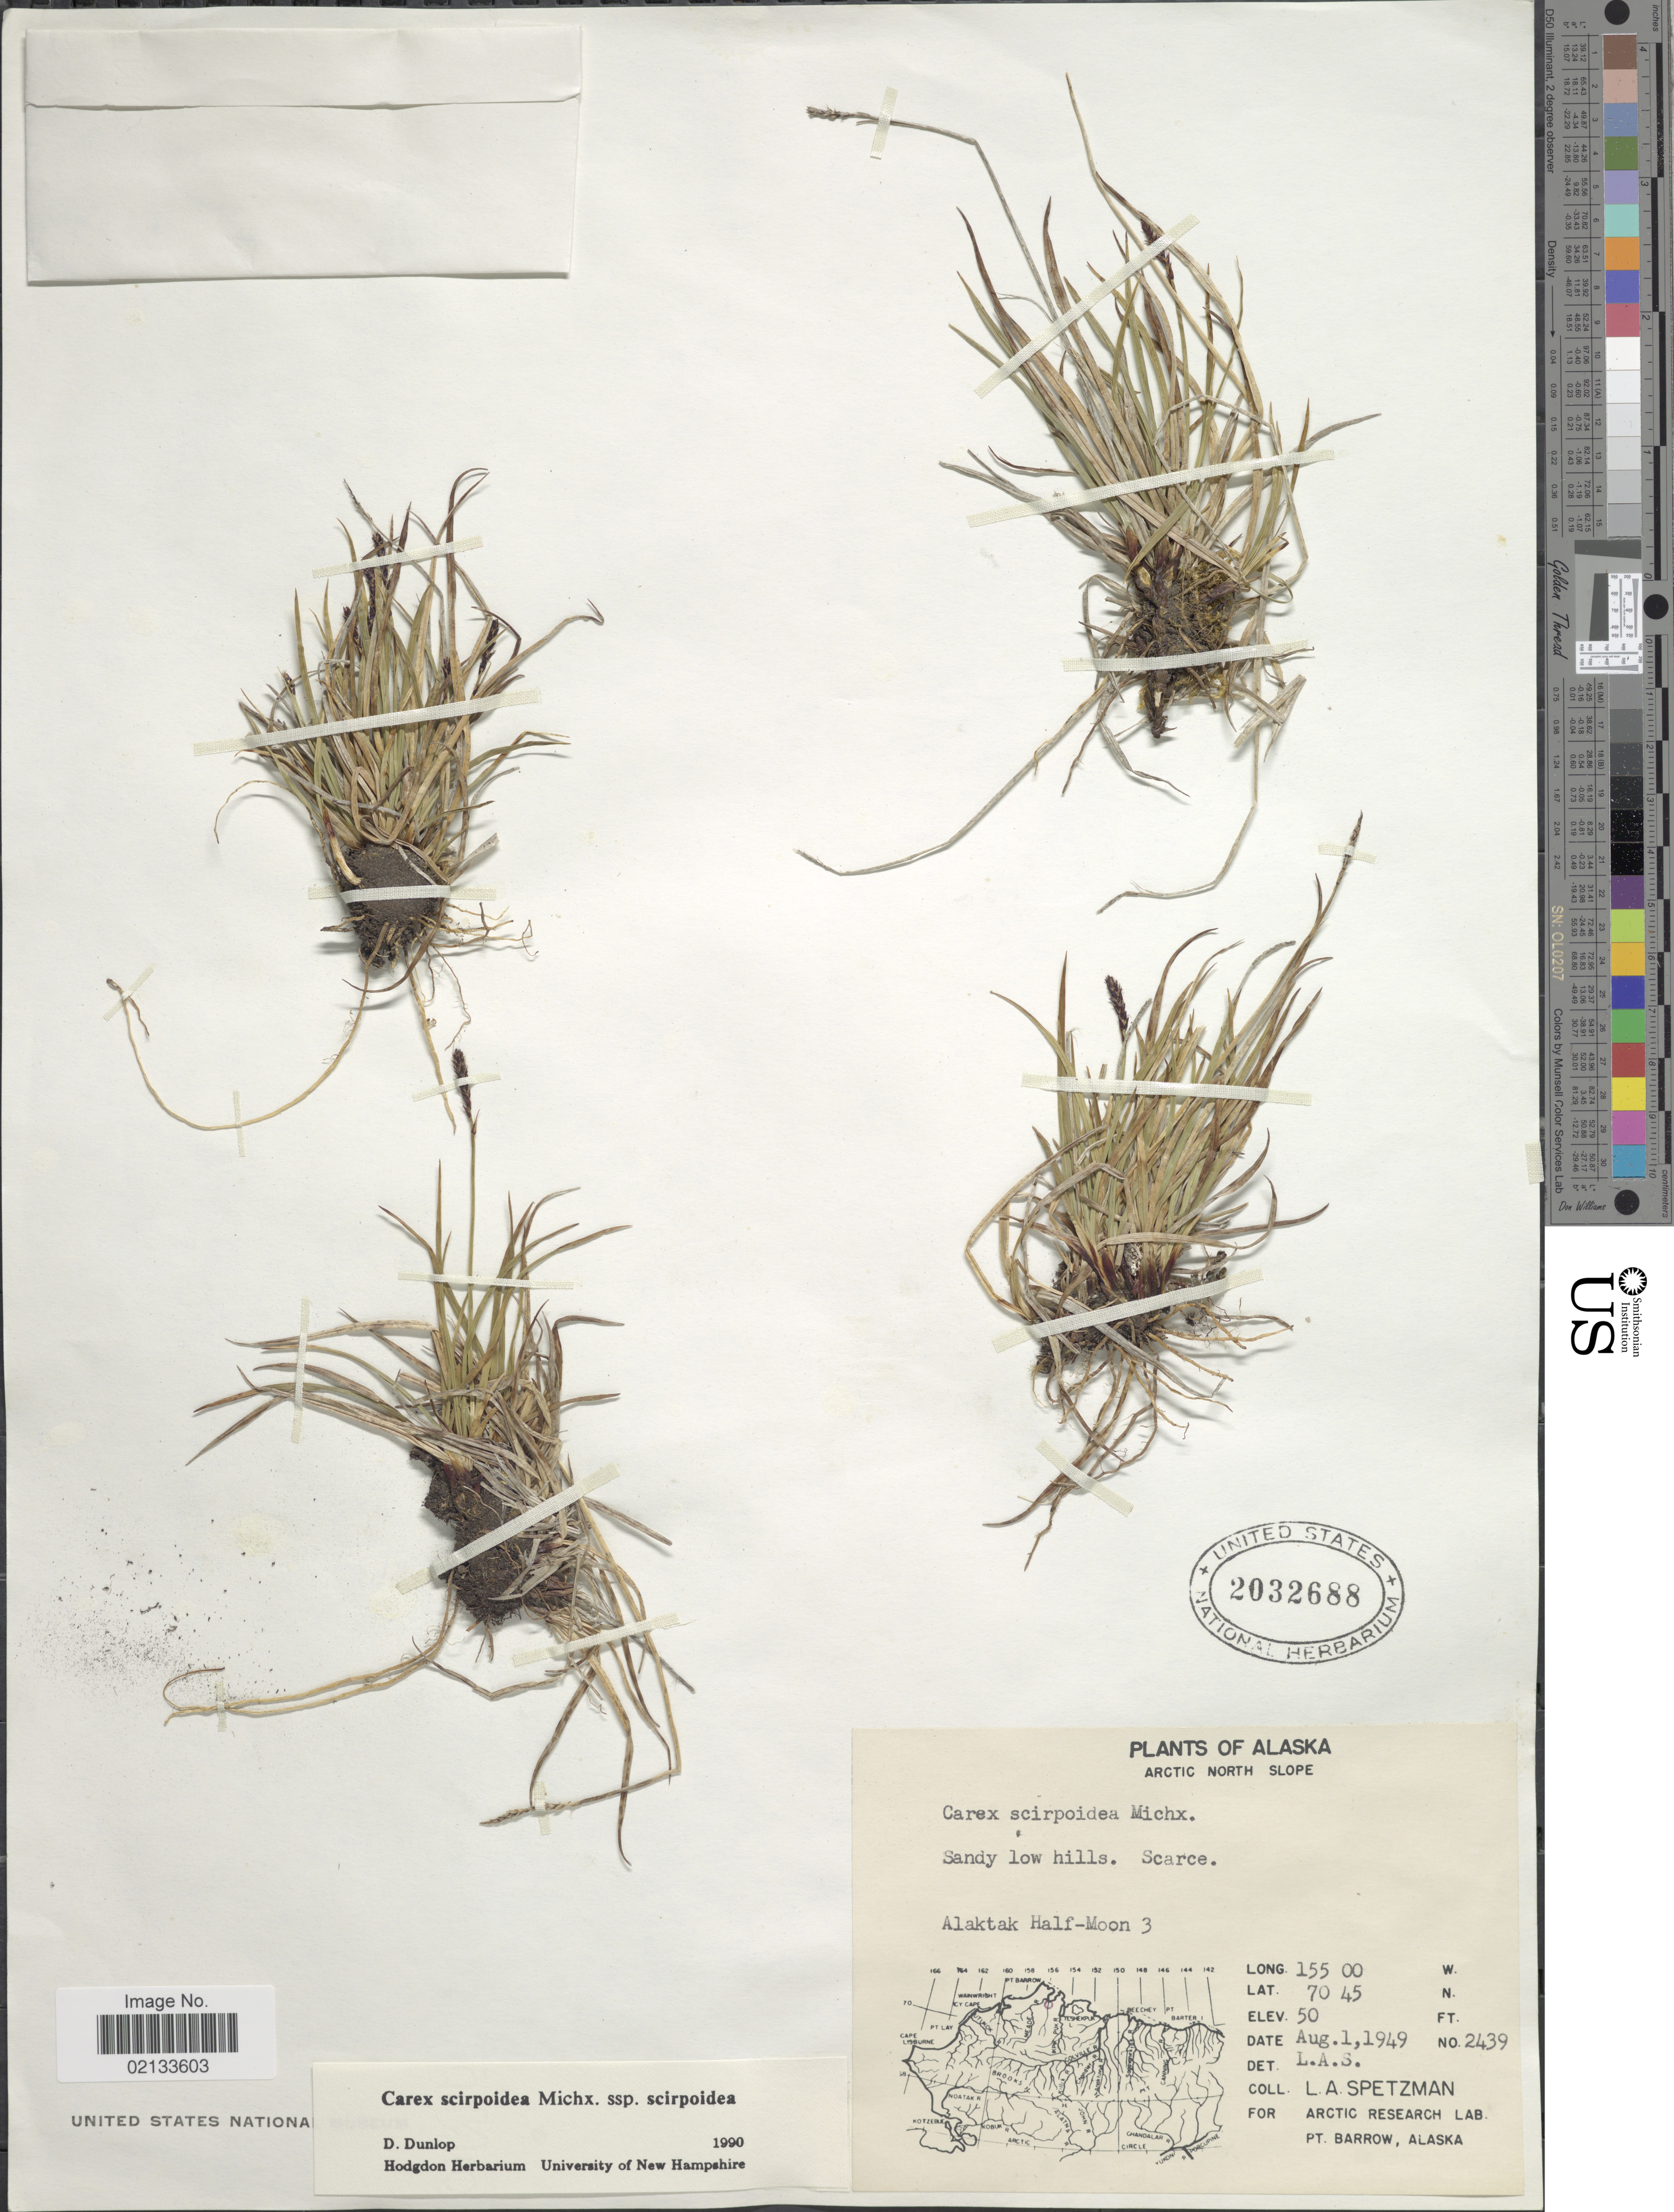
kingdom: Plantae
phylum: Tracheophyta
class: Liliopsida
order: Poales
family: Cyperaceae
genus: Carex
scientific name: Carex scirpoidea subsp. scirpoidea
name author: Michx.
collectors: L. Spetzman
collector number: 2439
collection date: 1949-08-01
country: United States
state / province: Alaska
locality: Arctic North Slope, Sandy low hills. Scarce, Alaktak Half-Moon 3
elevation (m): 15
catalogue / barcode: US 2032688